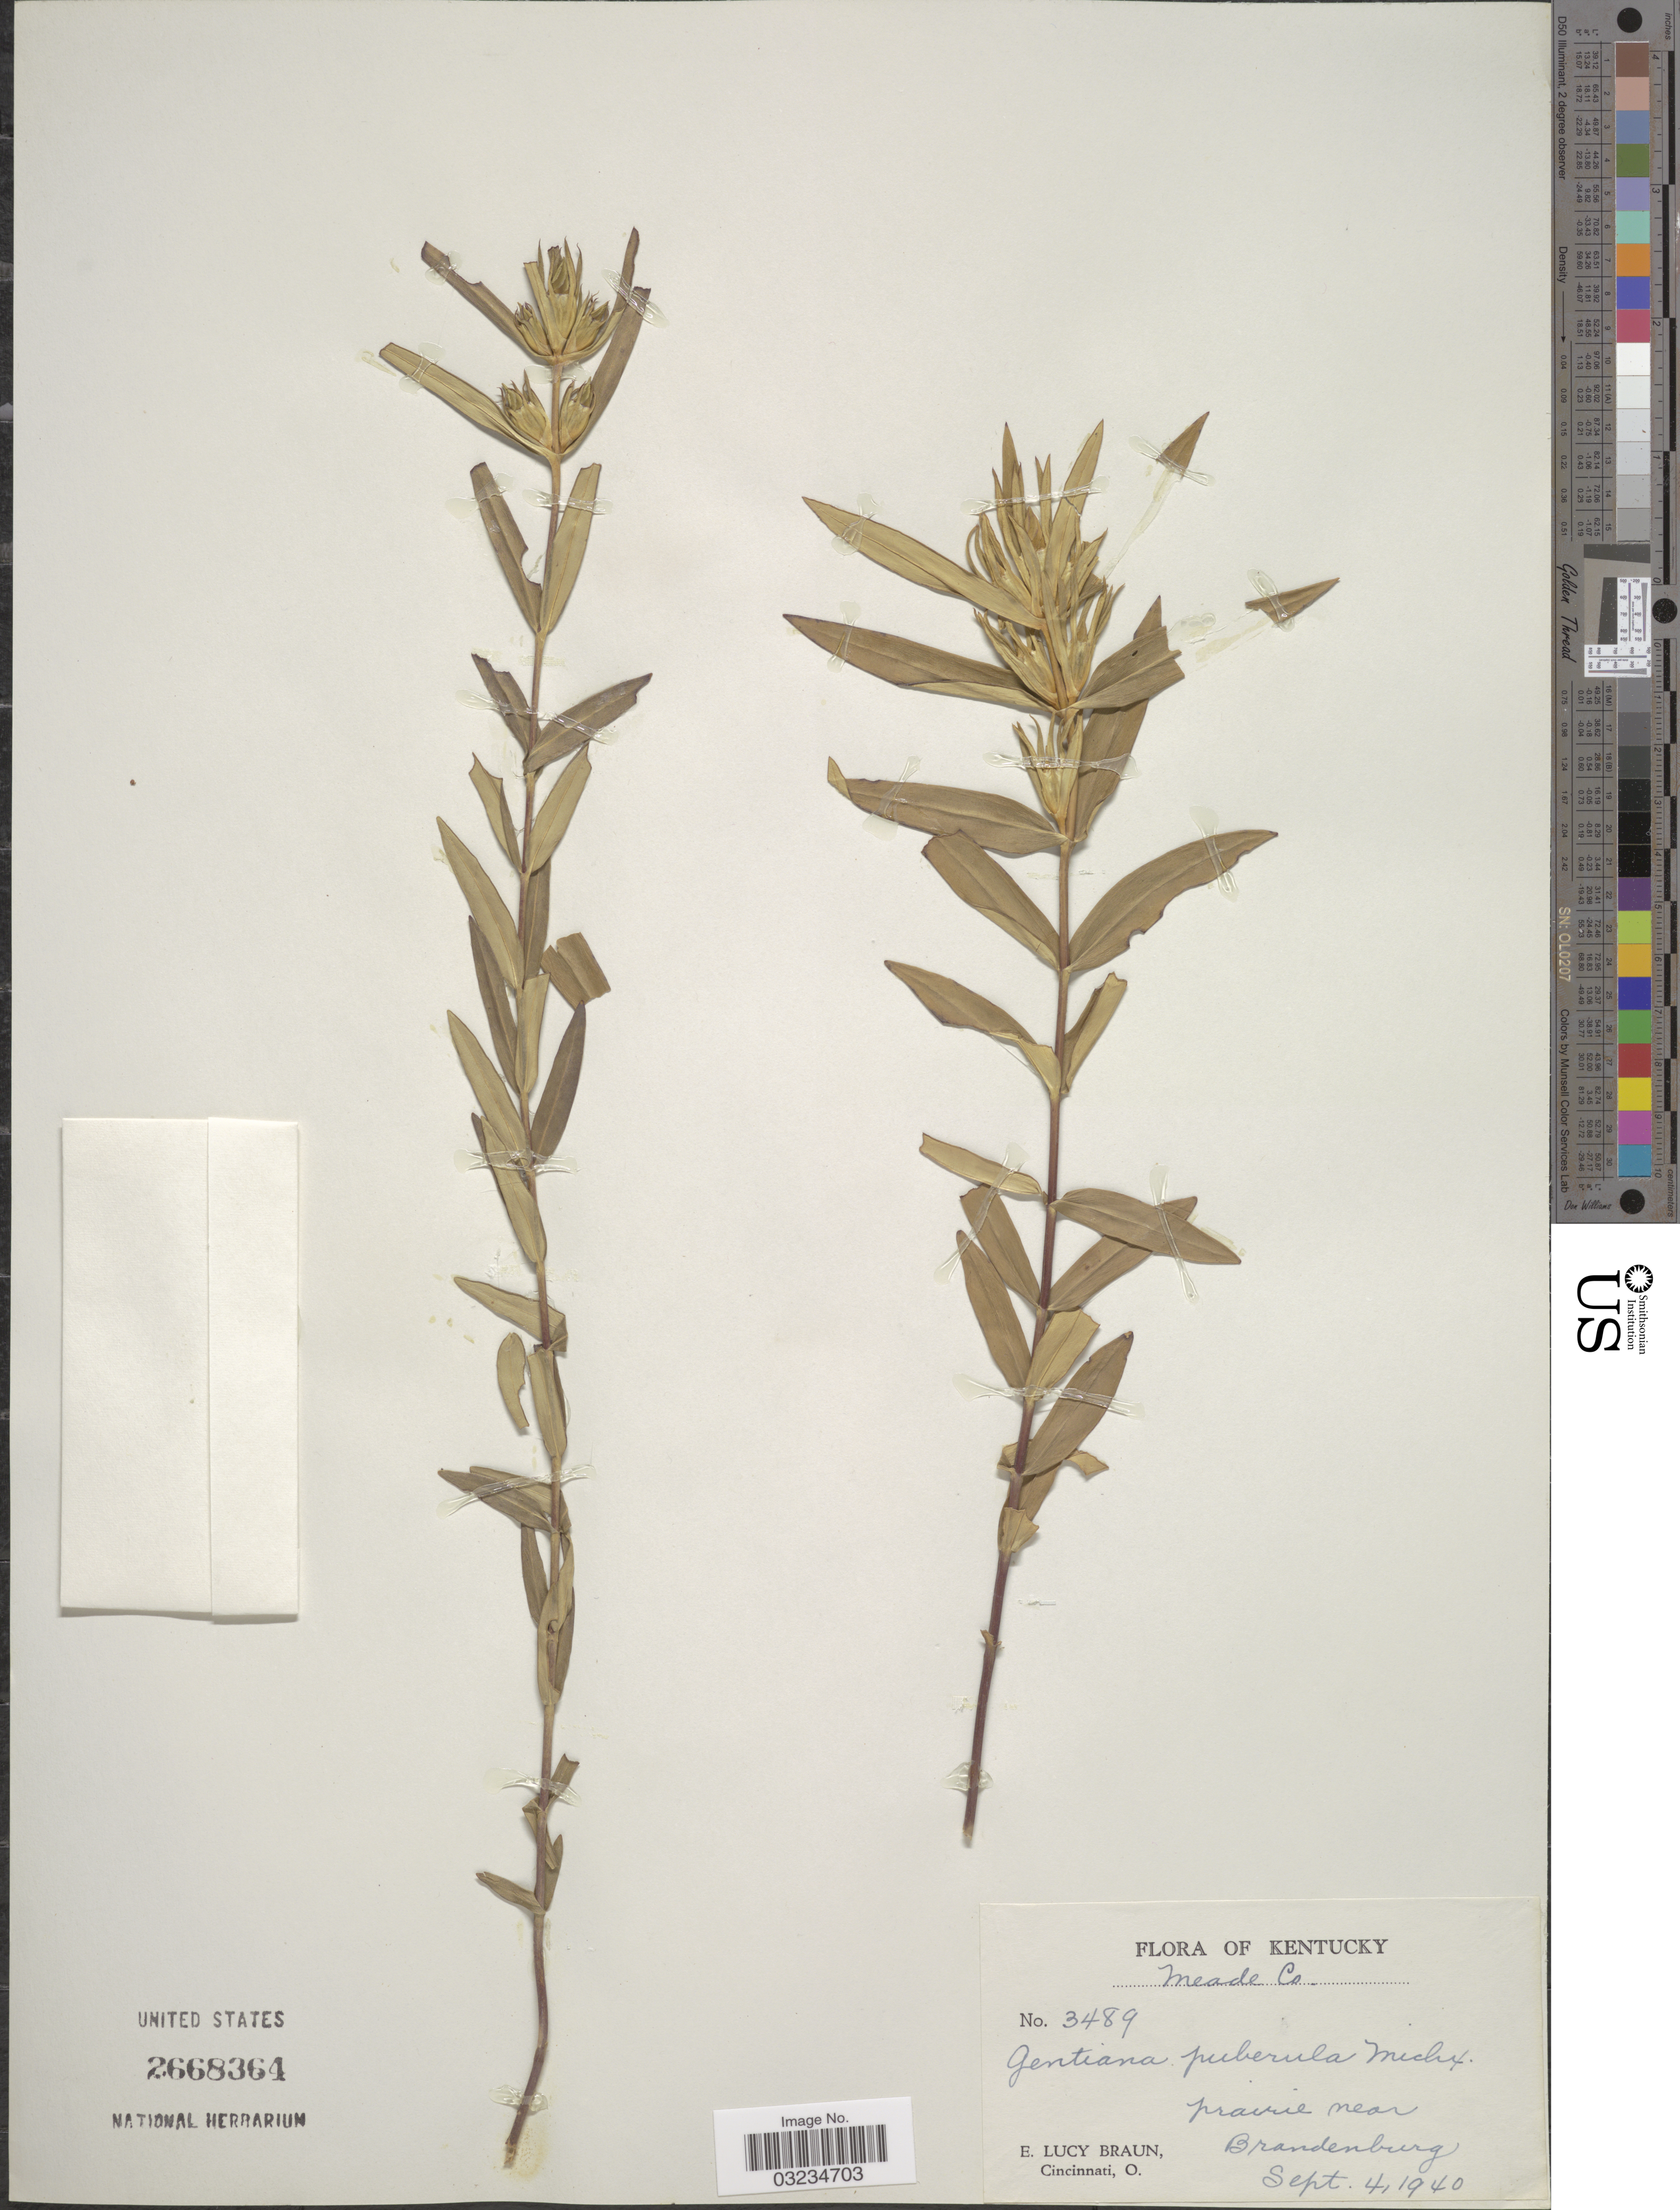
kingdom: Plantae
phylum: Tracheophyta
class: Magnoliopsida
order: Gentianales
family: Gentianaceae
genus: Gentiana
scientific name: Gentiana puberula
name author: Michx.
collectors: E. Braun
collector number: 3489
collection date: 1940-09-04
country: United States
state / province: Kentucky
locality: Meade Co. Prairie near Brandenburg.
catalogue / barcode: US 2668364